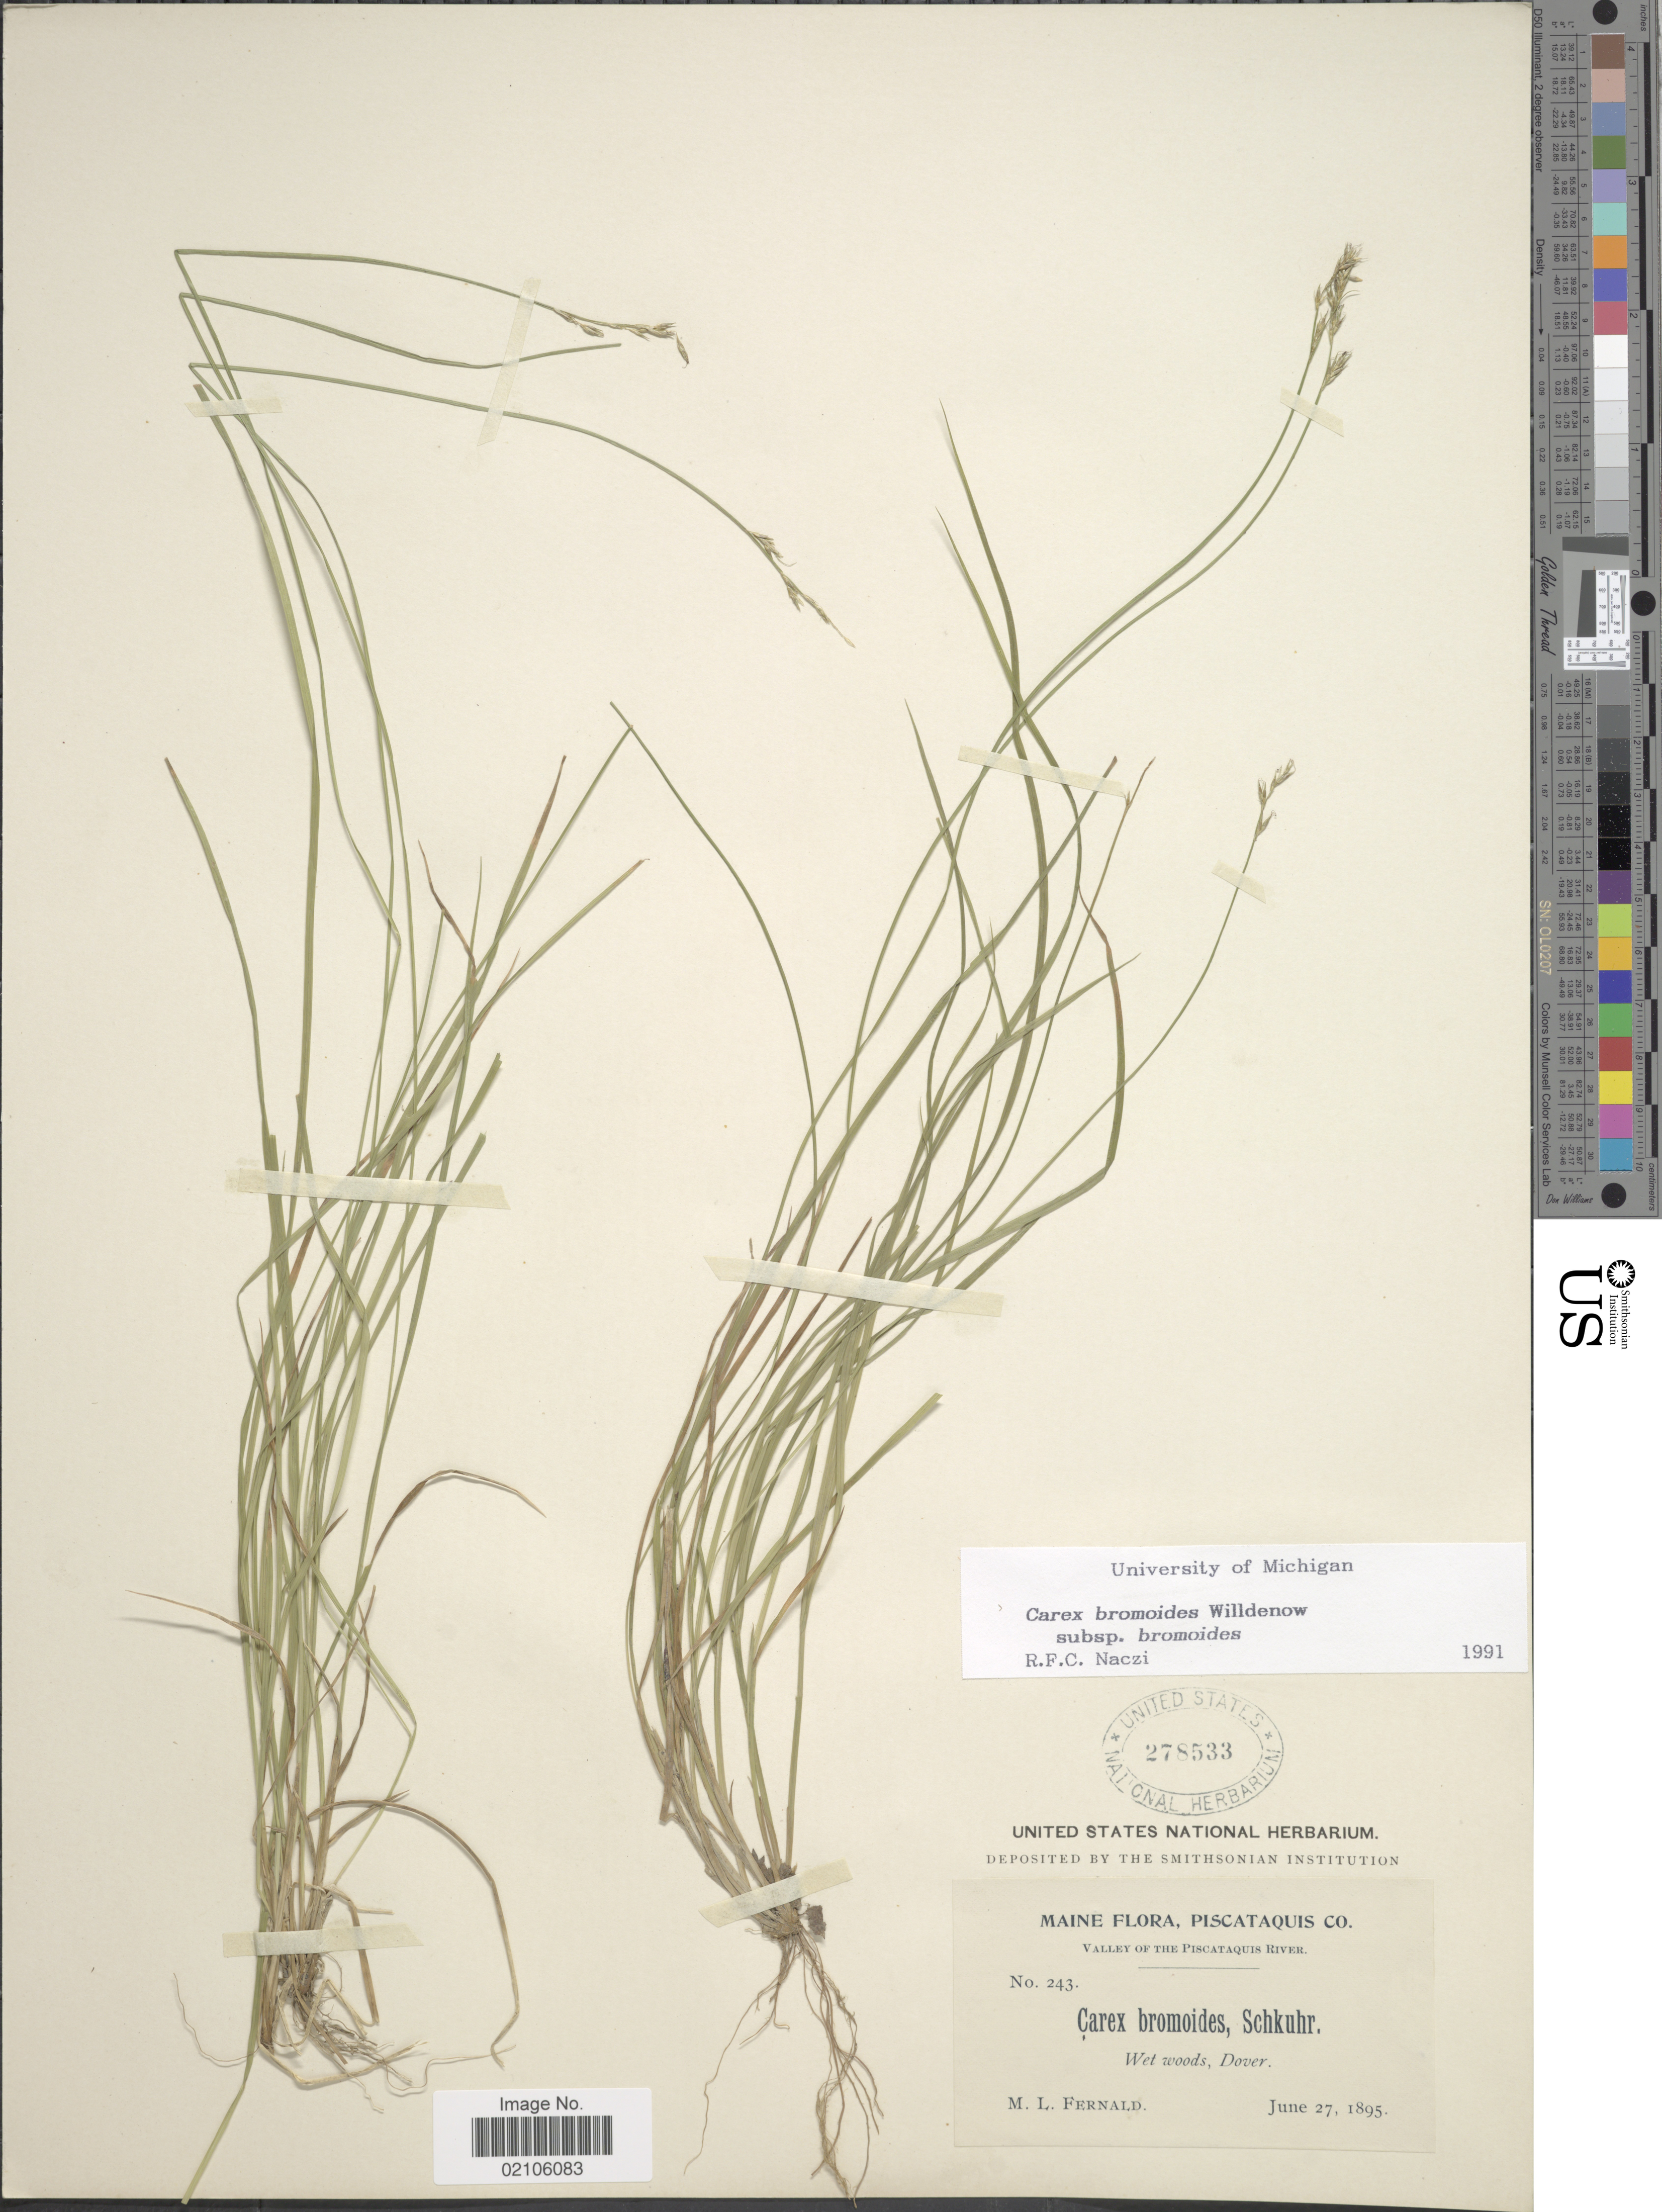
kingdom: Plantae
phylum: Tracheophyta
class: Liliopsida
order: Poales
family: Cyperaceae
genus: Carex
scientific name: Carex bromoides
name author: Willd.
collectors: M. L. Fernald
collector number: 243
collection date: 1895-06-27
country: United States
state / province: Maine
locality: Piscataquis Co, Valley of The Piscataquis River, Wet woods, Dover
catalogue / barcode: US 278533